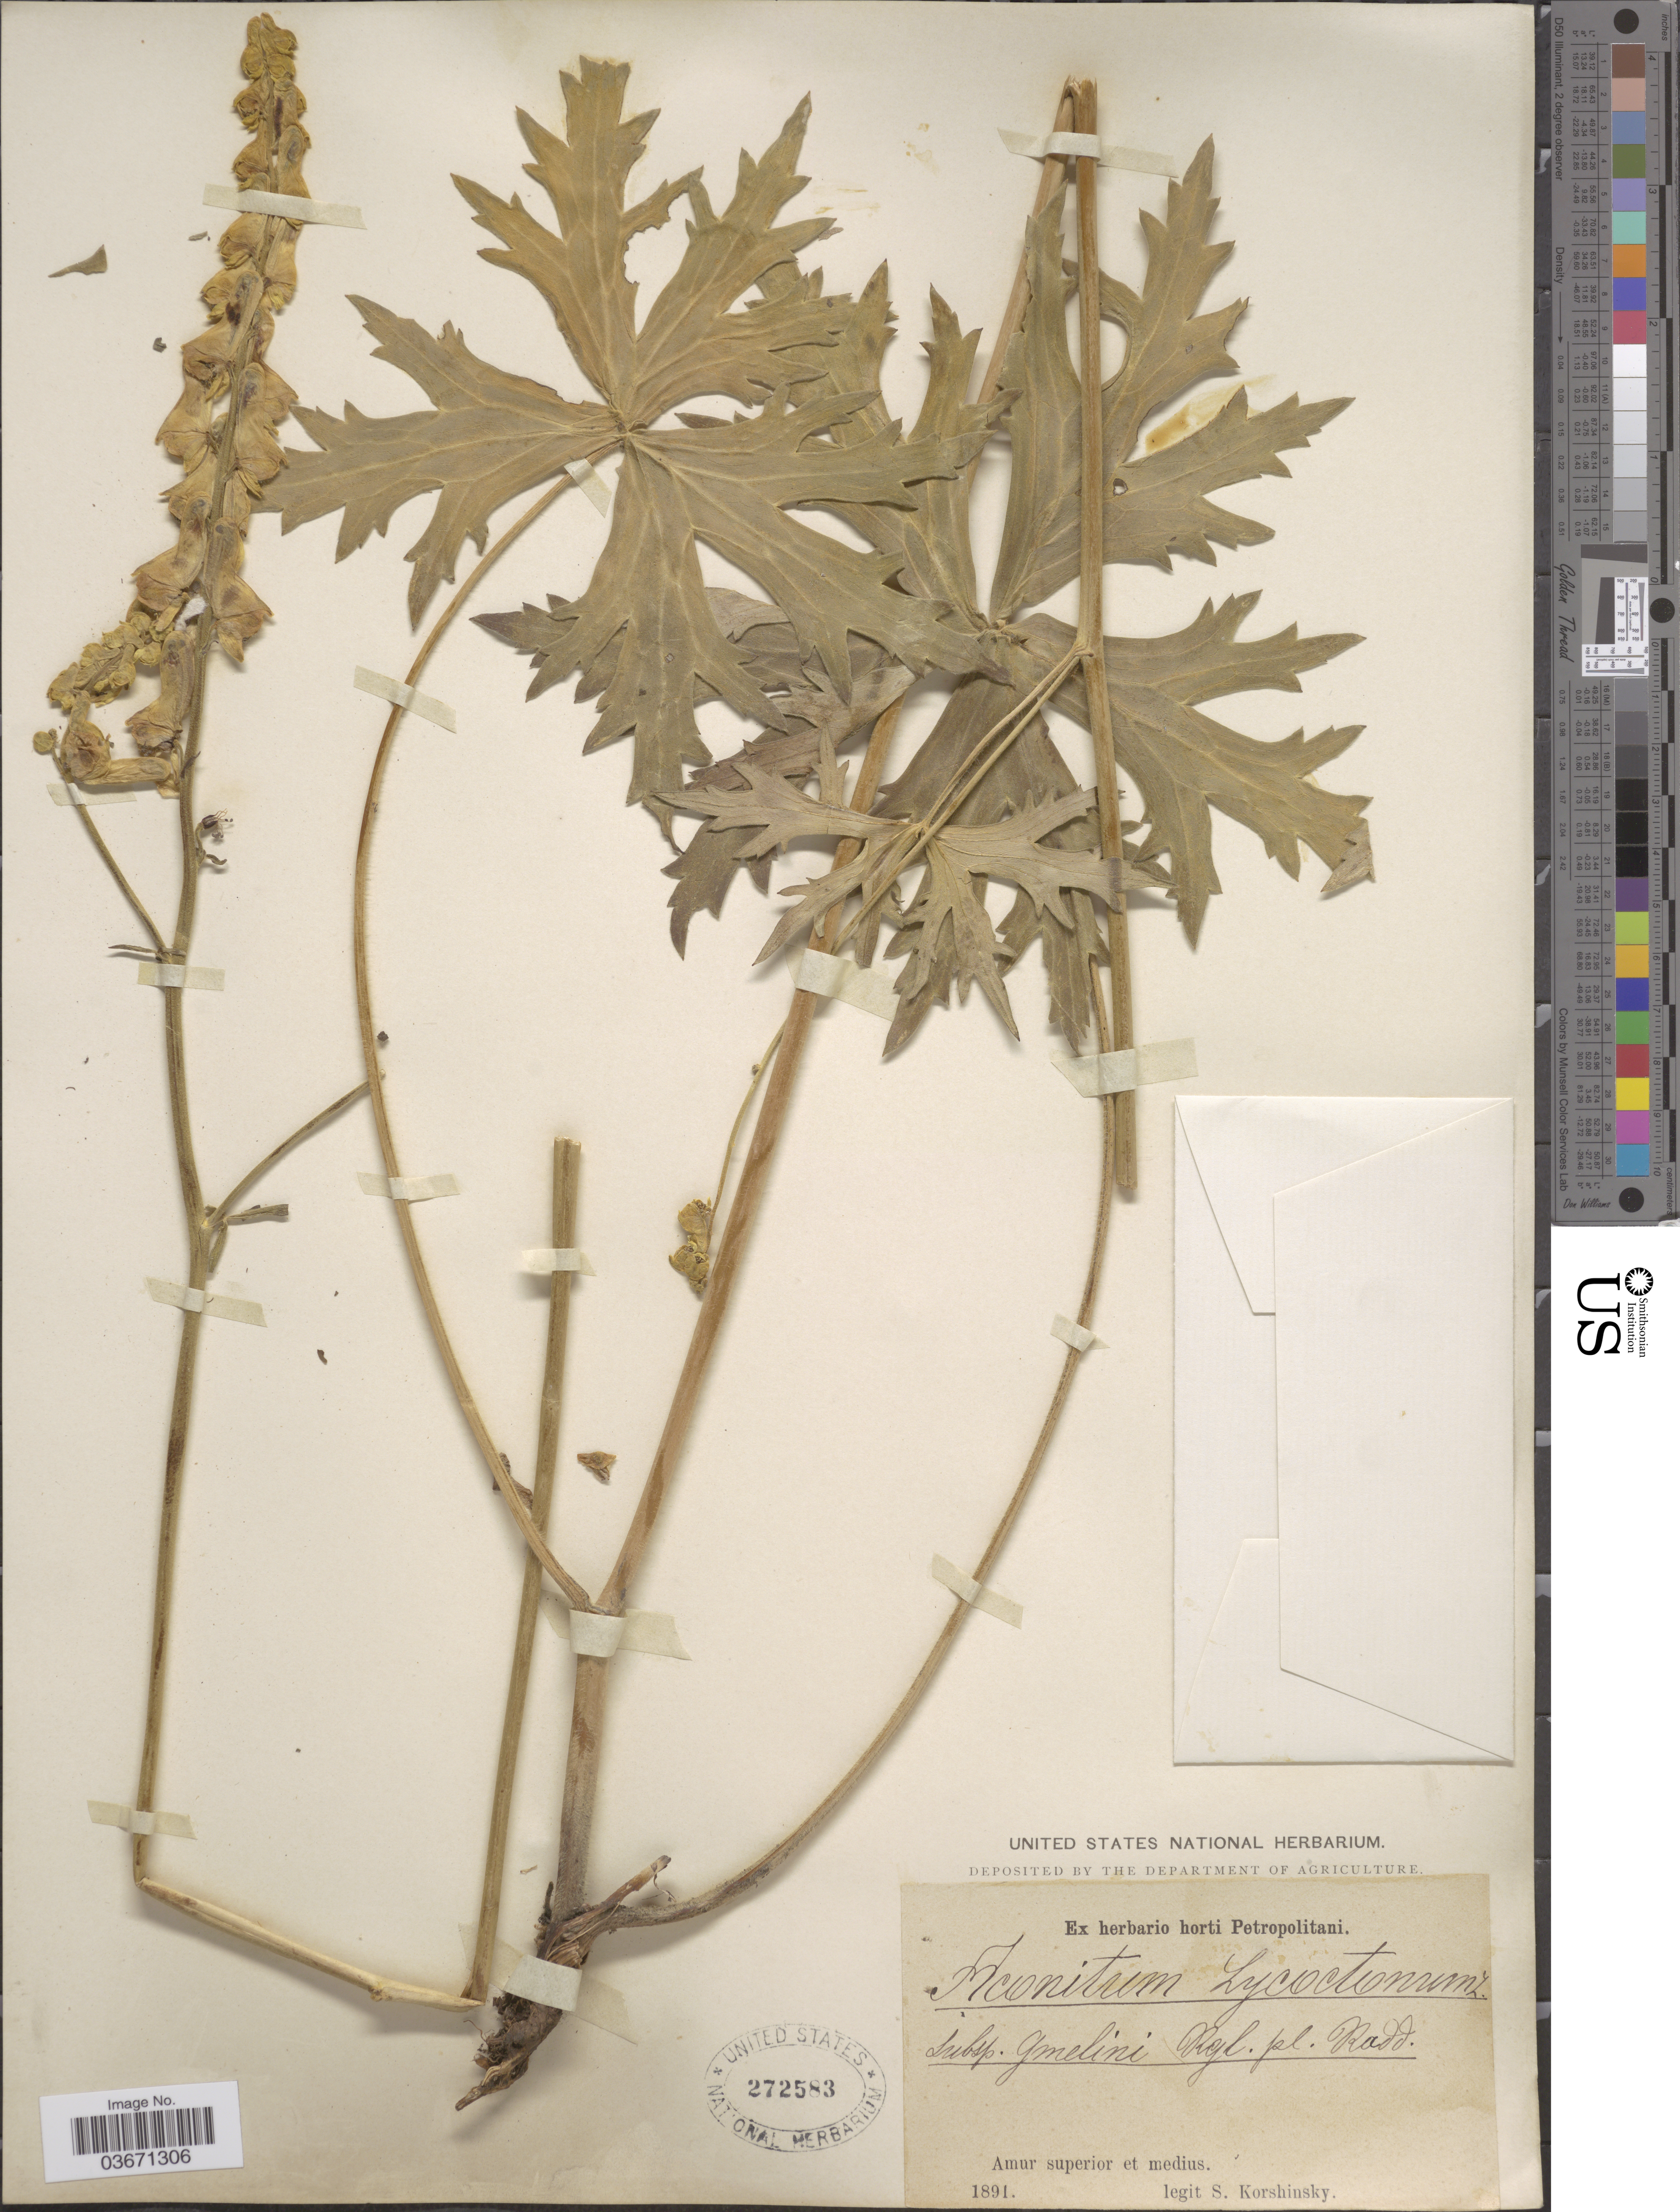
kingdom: Plantae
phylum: Tracheophyta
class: Magnoliopsida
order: Ranunculales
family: Ranunculaceae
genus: Aconitum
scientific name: Aconitum lycoctonum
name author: L.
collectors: S. I. Korshinsky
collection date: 1891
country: Russian Federation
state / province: Amur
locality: Amur superior et medius.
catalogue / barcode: US 272583